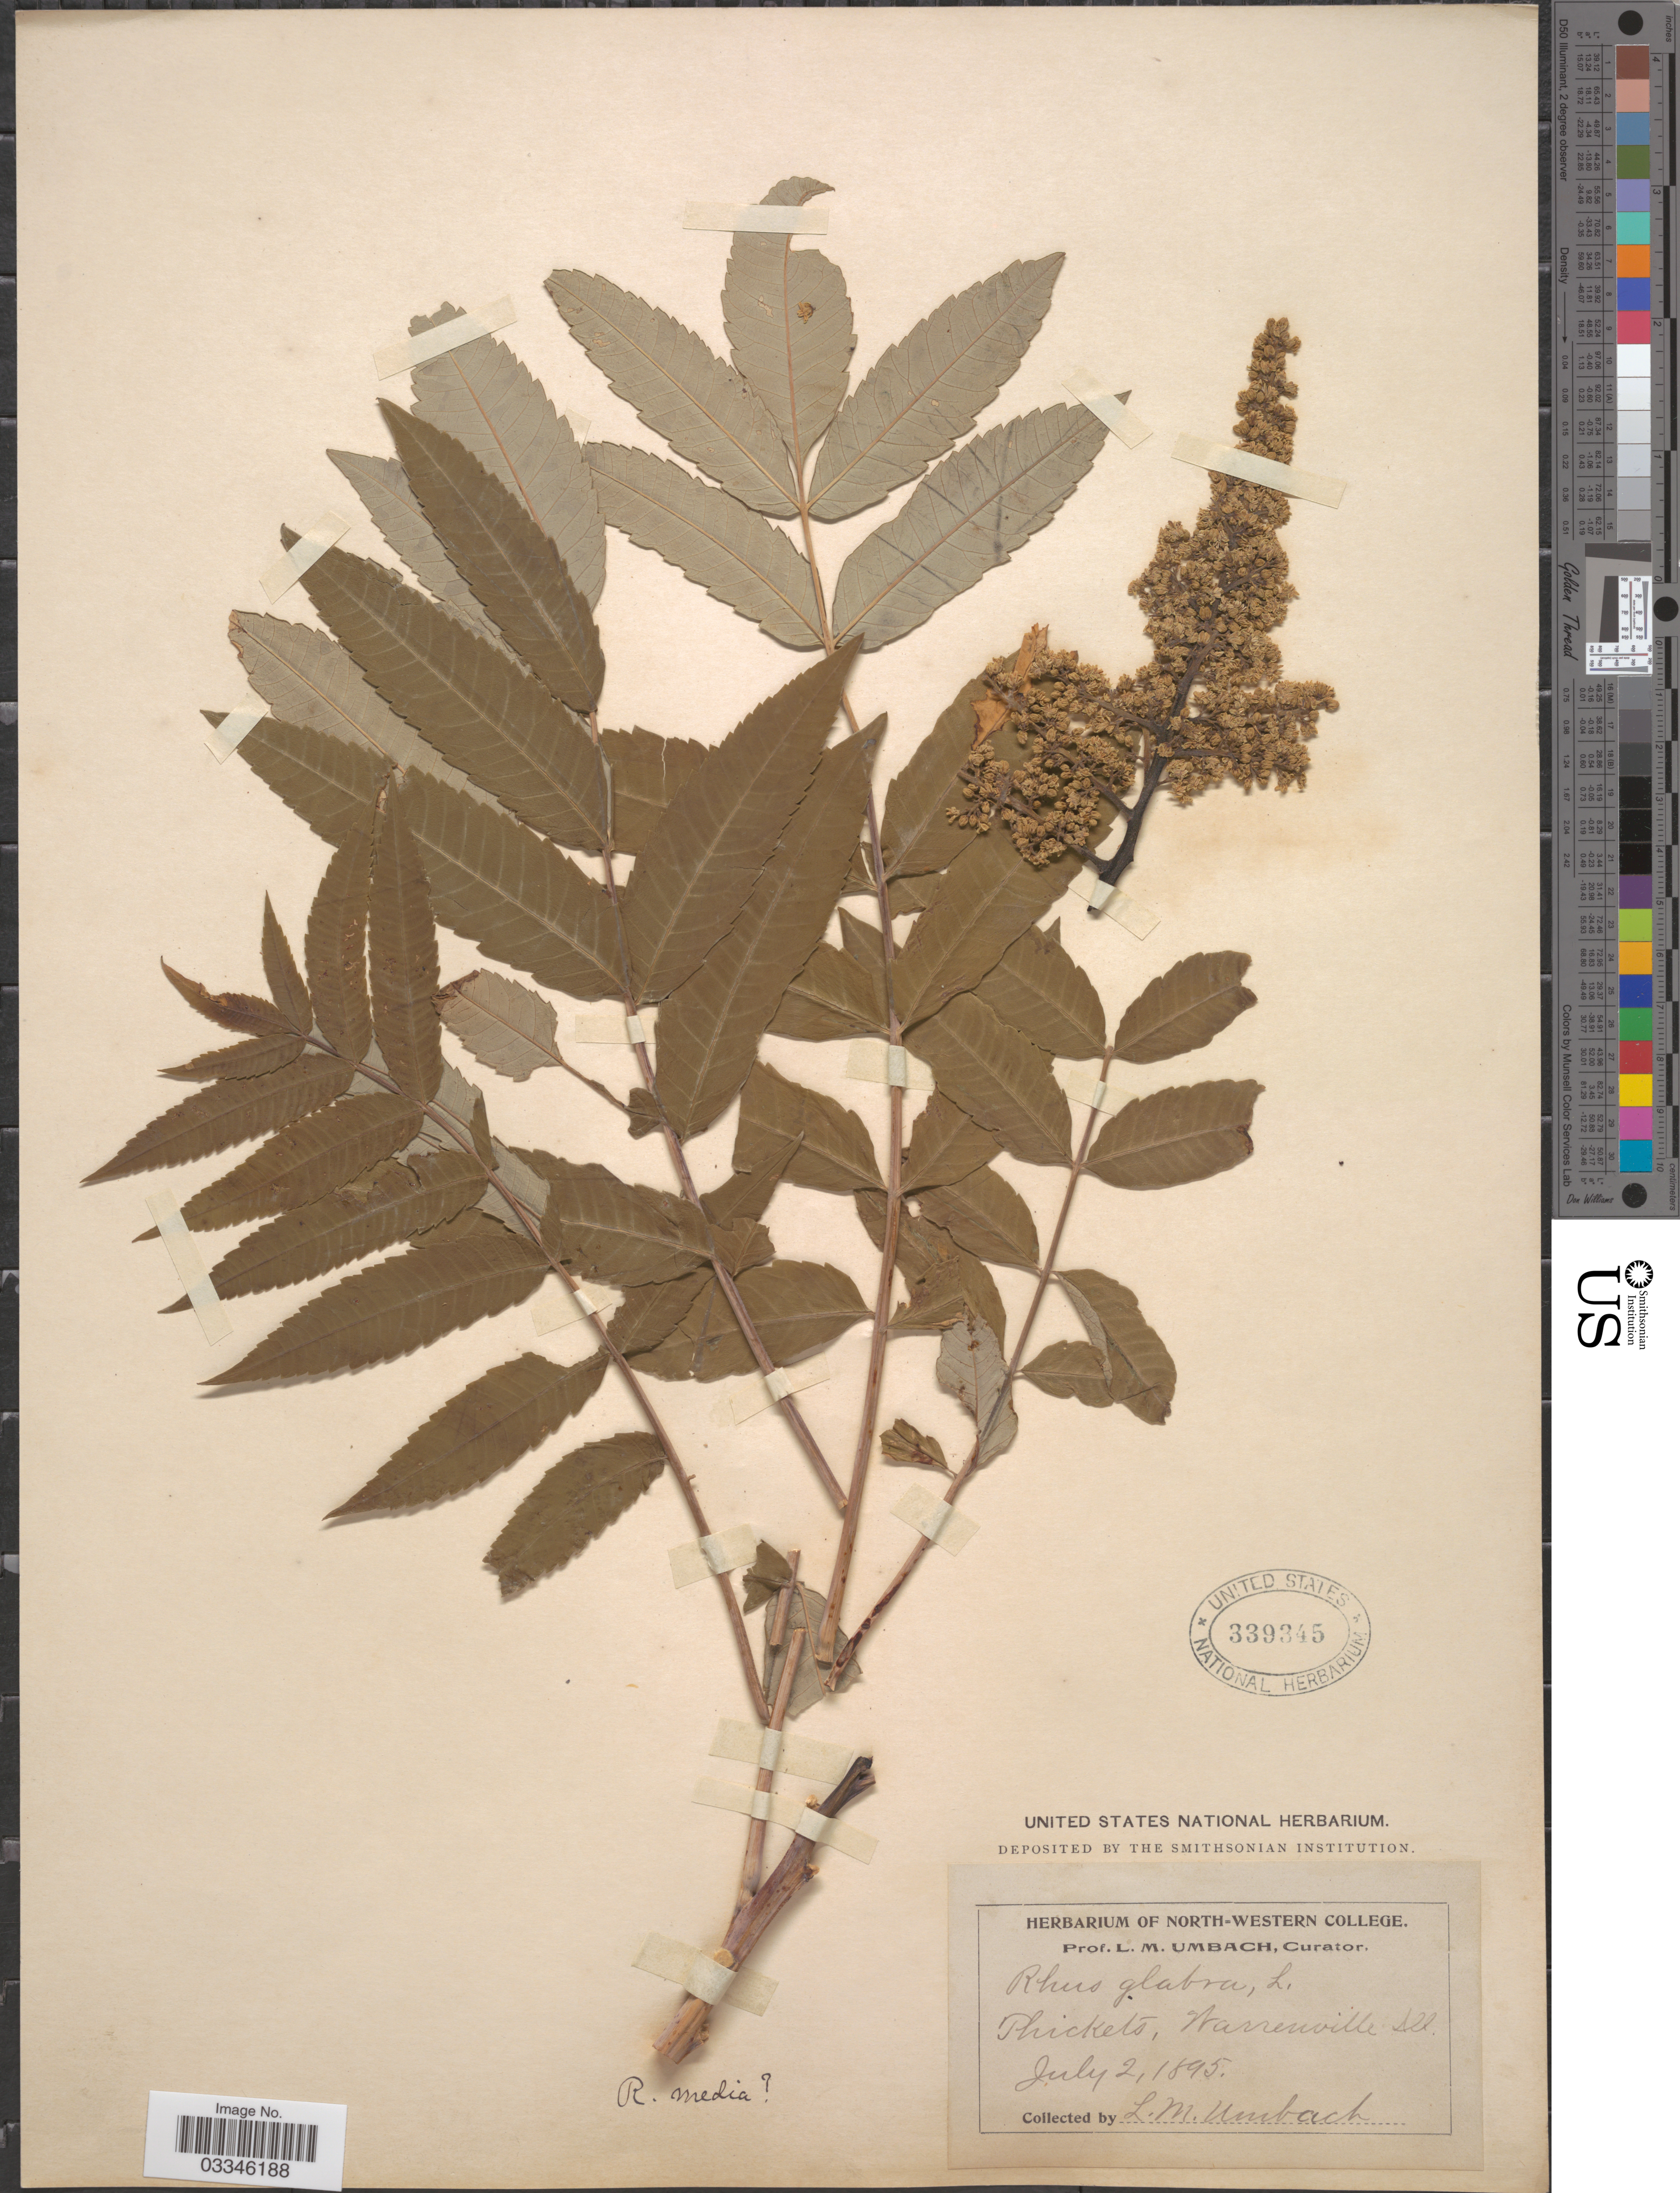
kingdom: Plantae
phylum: Tracheophyta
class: Magnoliopsida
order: Sapindales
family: Anacardiaceae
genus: Rhus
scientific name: Rhus media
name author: Greene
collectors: L. M. Umbach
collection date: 1895-07-02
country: United States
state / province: Illinois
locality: Thickets, Warrenville.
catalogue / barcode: US 339345